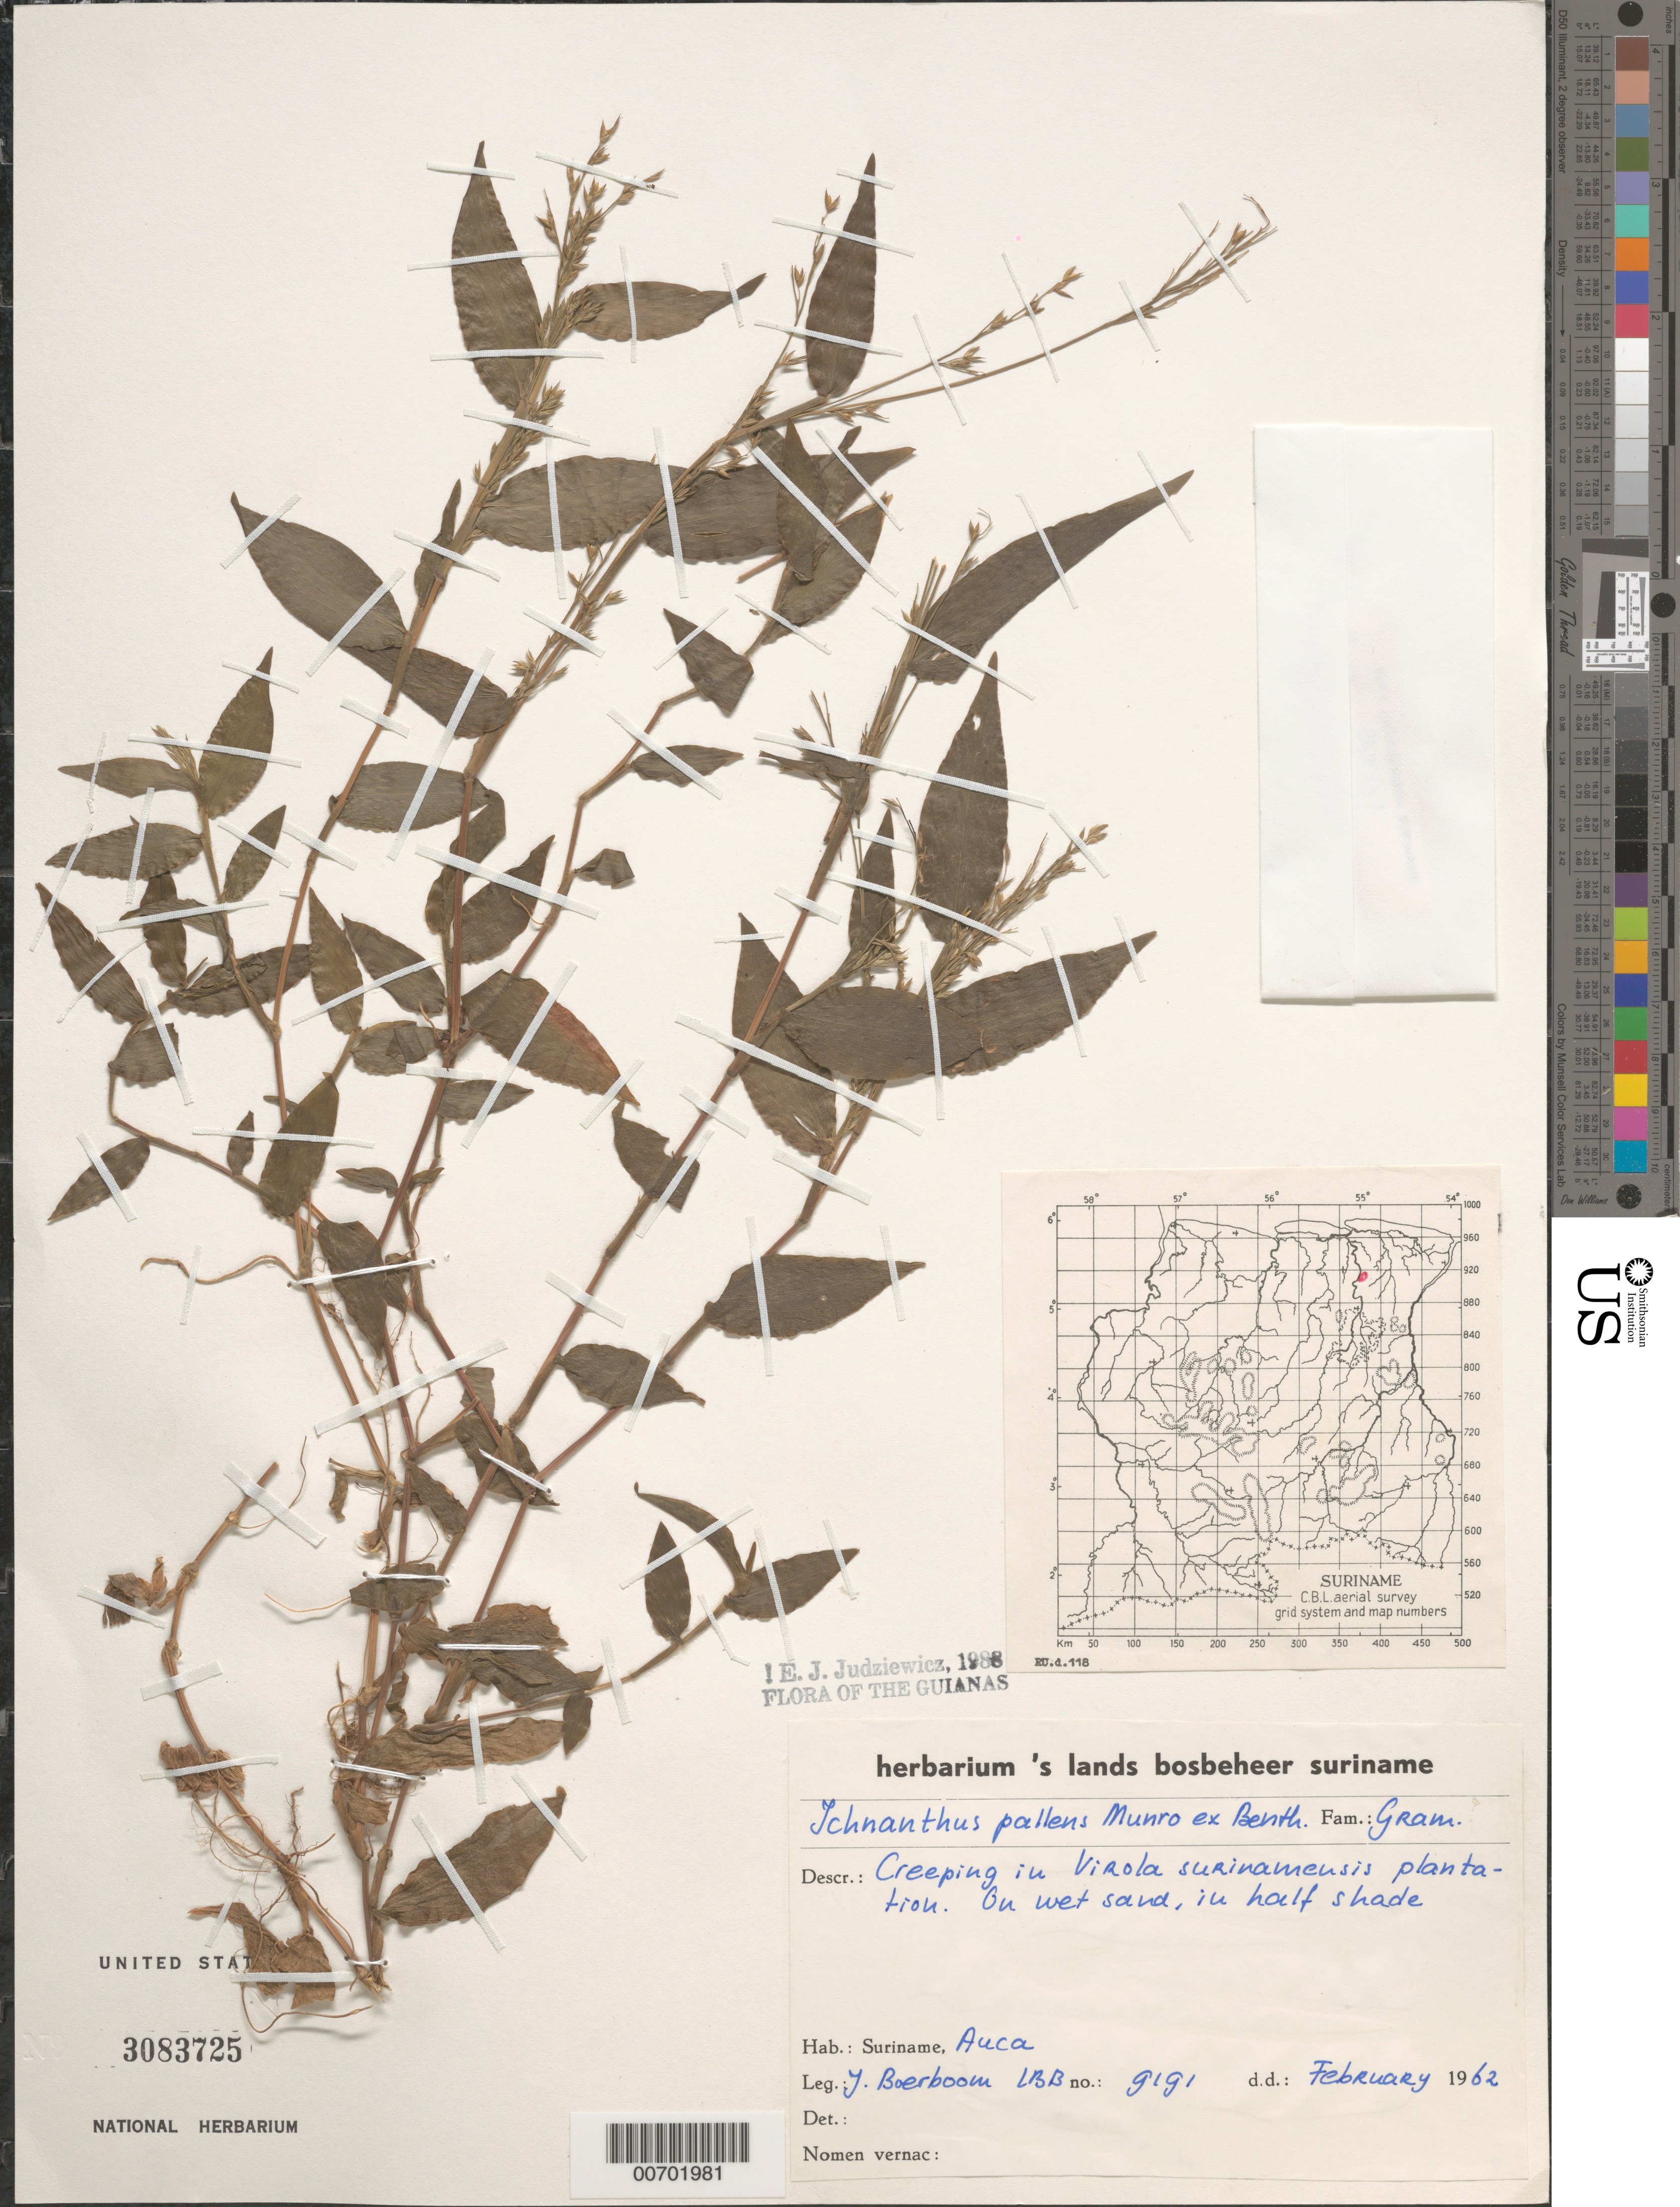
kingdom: Plantae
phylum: Tracheophyta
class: Liliopsida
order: Poales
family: Poaceae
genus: Ichnanthus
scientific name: Ichnanthus pallens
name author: (Sw.) Munro ex Benth.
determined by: Judziewicz, E. J.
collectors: J. Boerboom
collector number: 9191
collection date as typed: Feb-62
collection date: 1962-02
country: Suriname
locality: Auca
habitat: In Virola surinamensis plantation; on wet sand, in half shade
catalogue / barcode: US 3083725